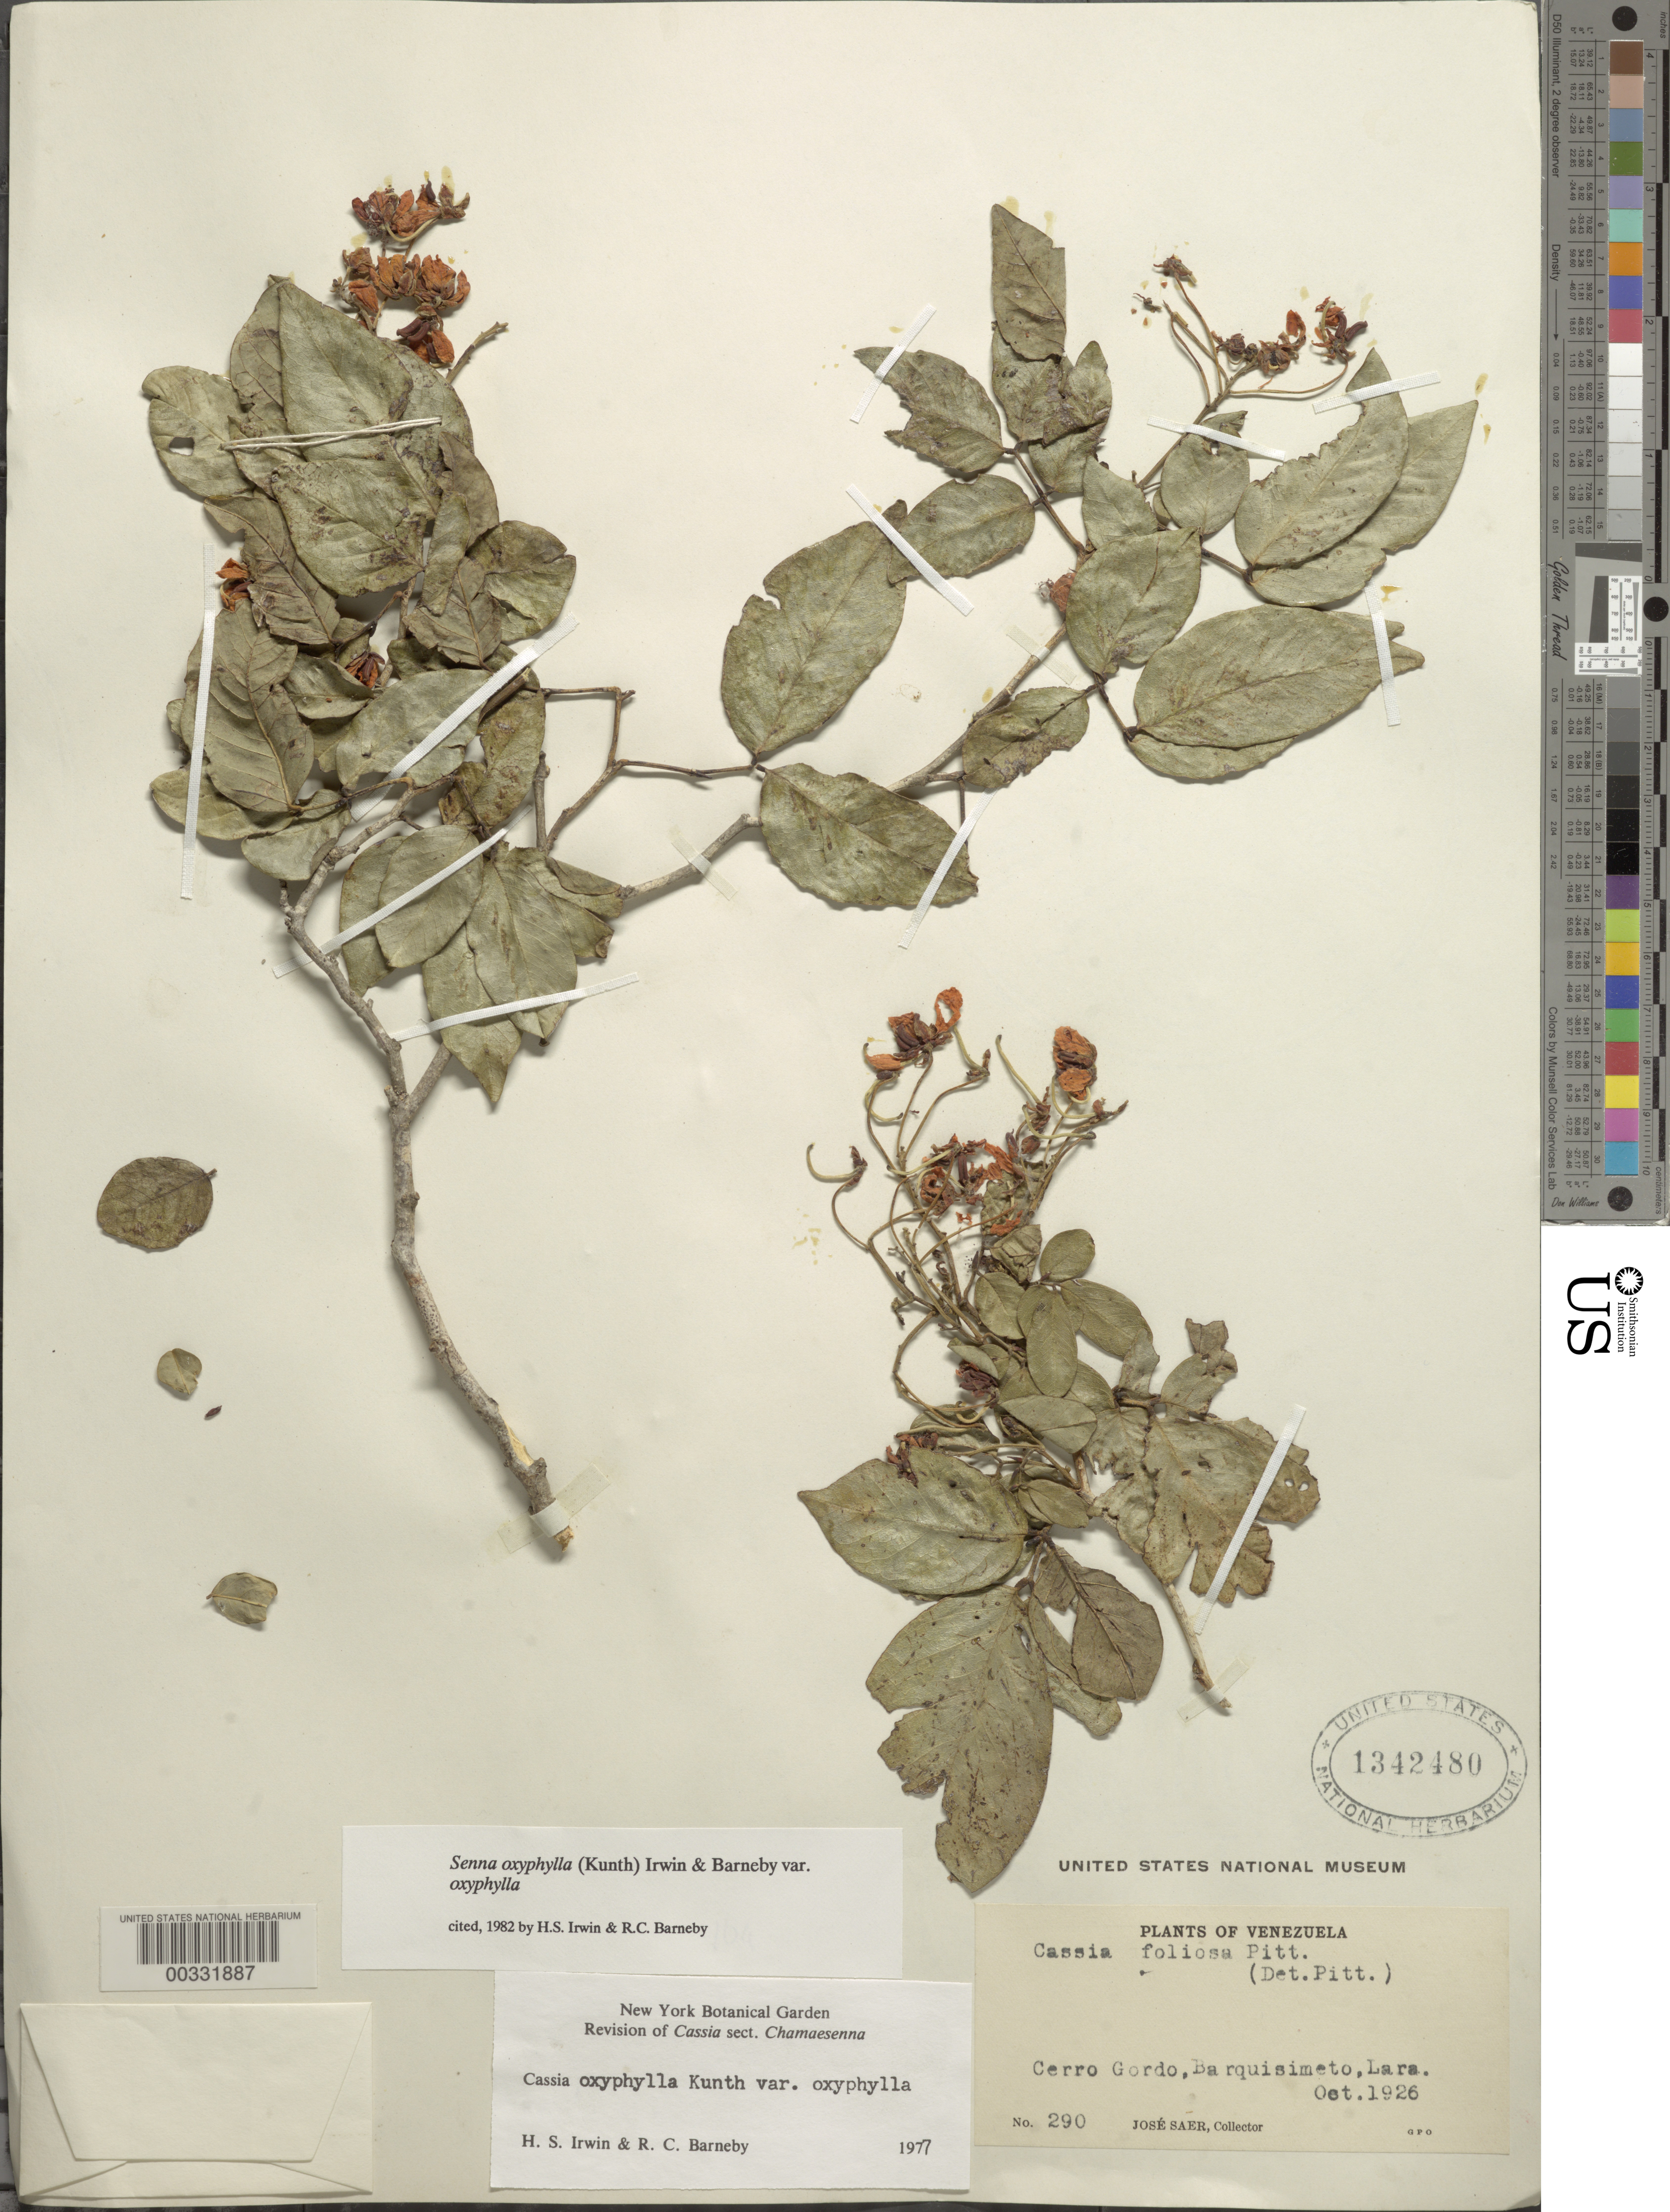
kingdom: Plantae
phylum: Tracheophyta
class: Magnoliopsida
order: Fabales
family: Fabaceae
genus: Senna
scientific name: Senna oxyphylla var. oxyphylla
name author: (Kunth) H.S. Irwin & Barneby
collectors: J. Saer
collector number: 290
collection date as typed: Oct 1926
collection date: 1926-10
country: Venezuela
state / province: Lara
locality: Cerro gordo, barquisimeto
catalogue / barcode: US 1342480